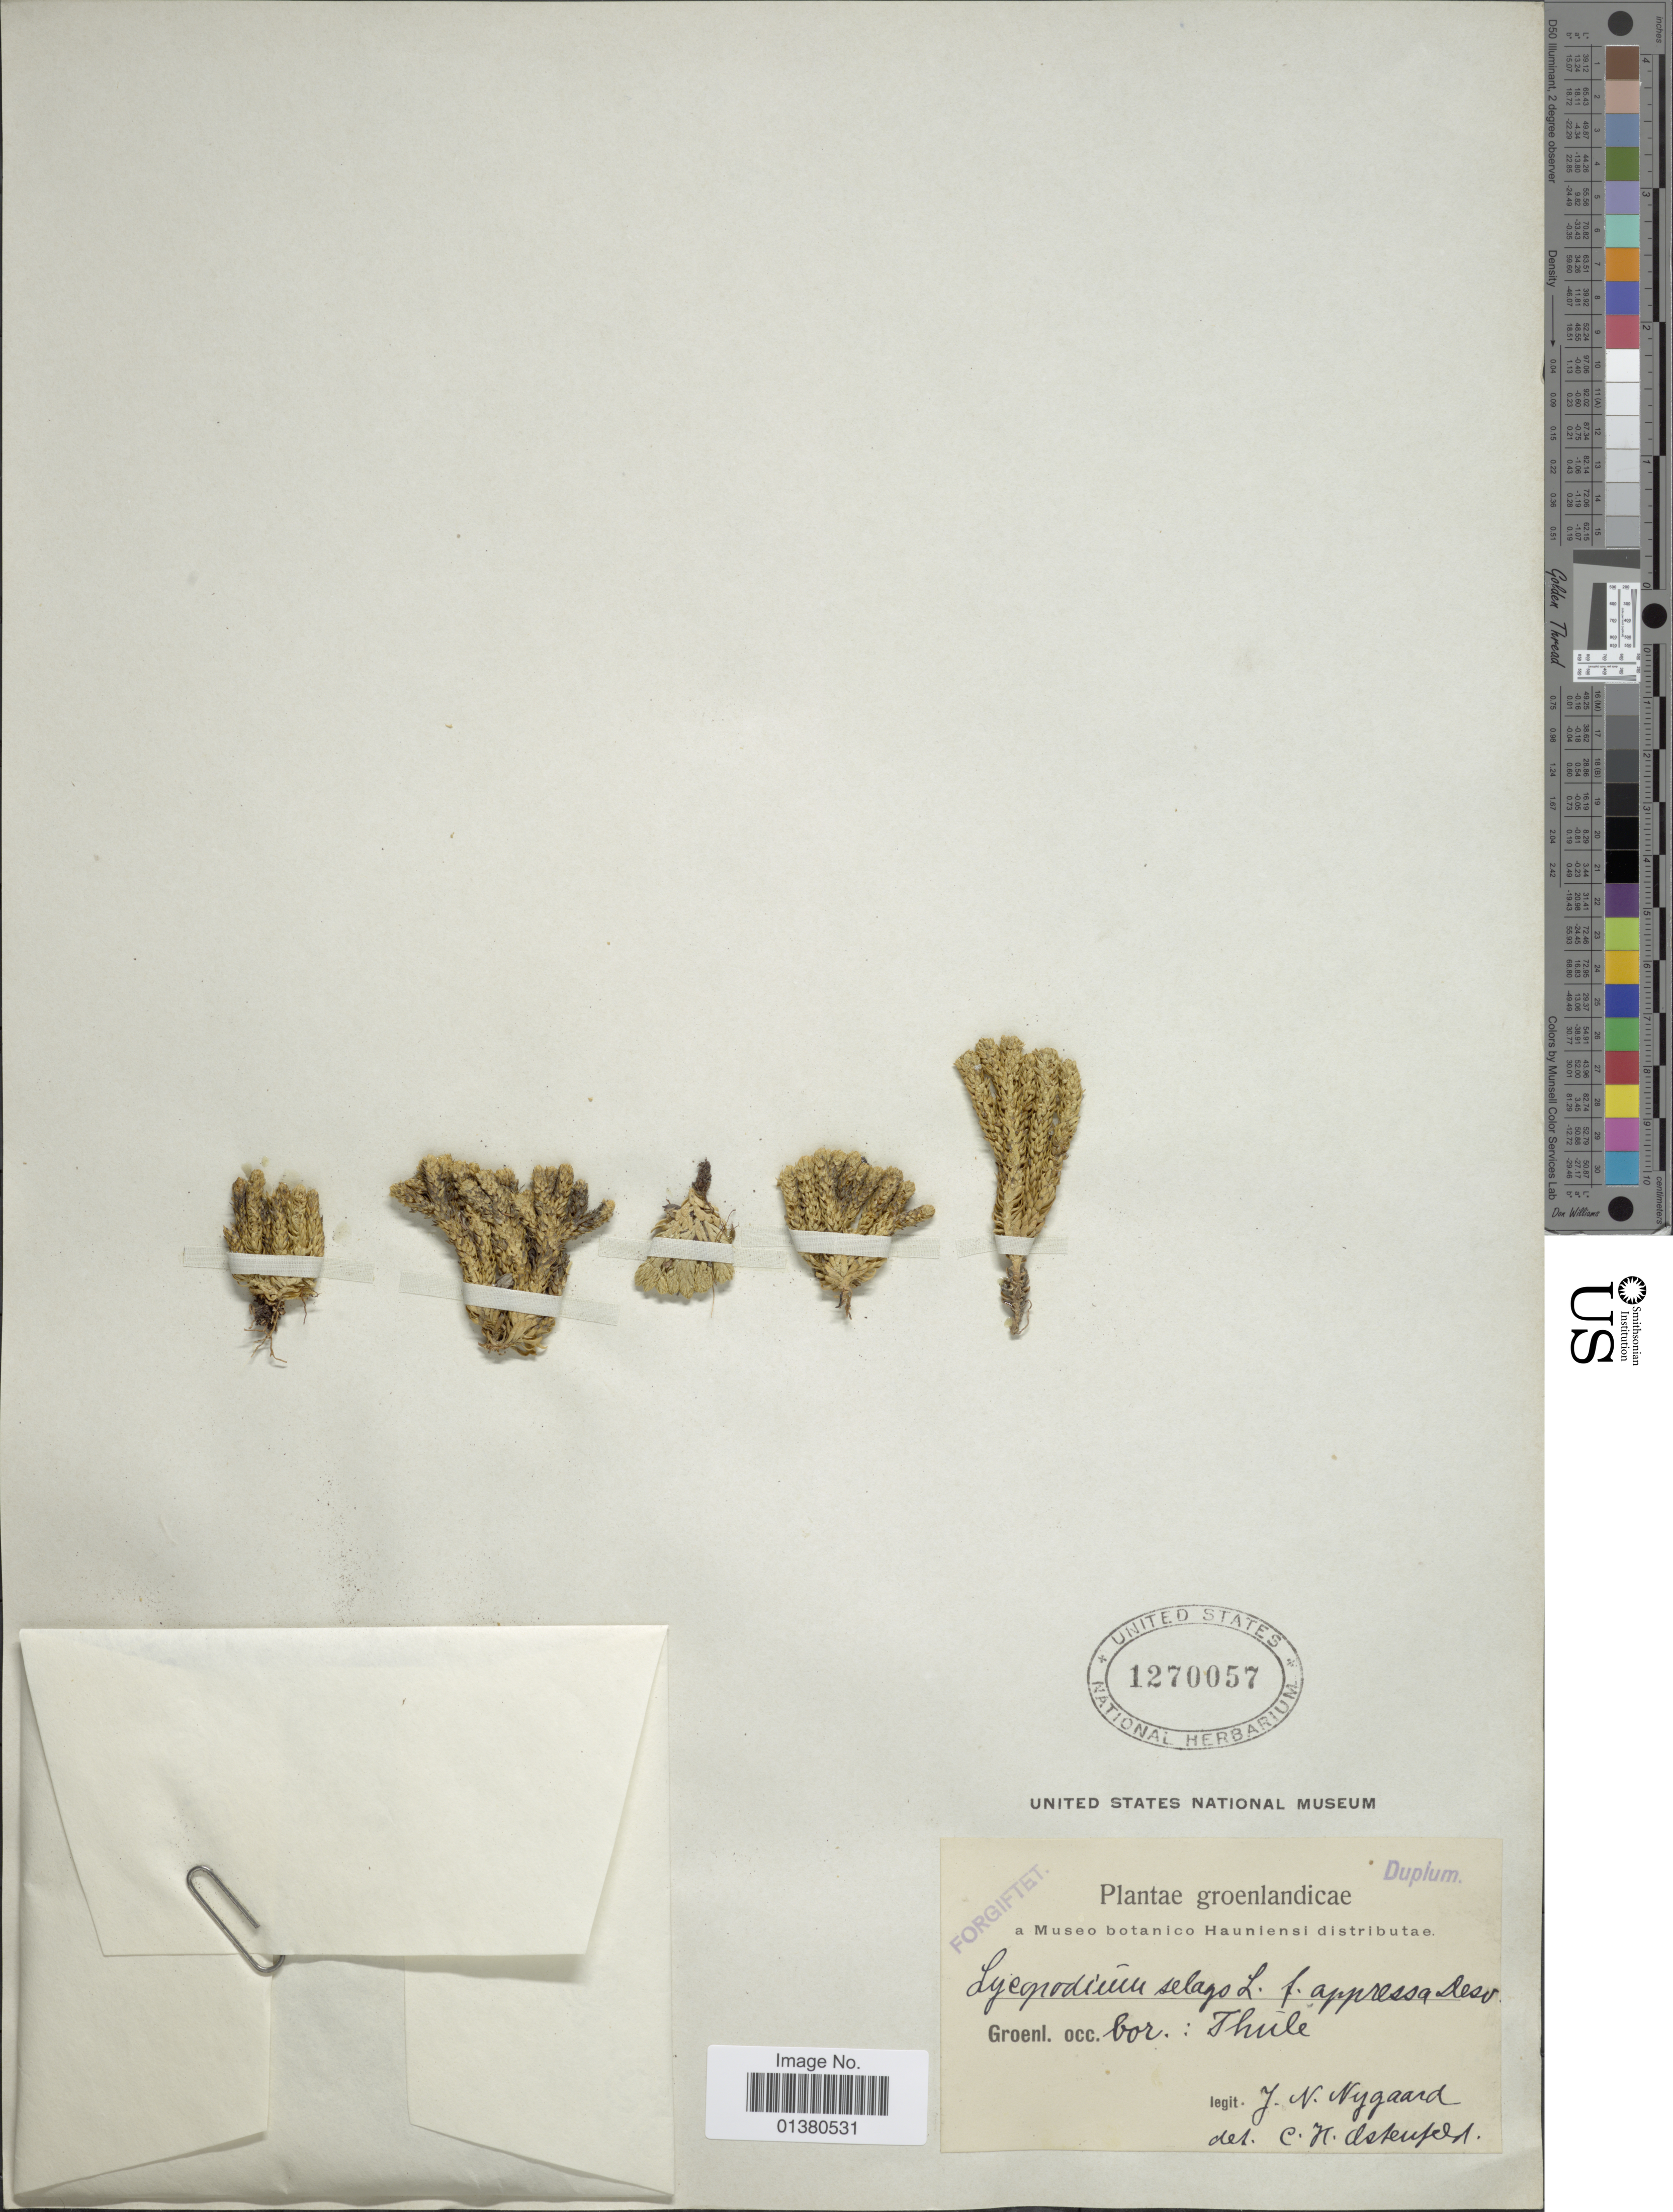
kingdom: Plantae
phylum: Tracheophyta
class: Lycopodiopsida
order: Lycopodiales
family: Lycopodiaceae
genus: Huperzia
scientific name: Huperzia selago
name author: (L.) Bernh. ex Schrank & Mart.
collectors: J. Nygaard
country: Greenland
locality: Groenl. occ. bor: Thüle.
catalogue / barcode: US 1270057